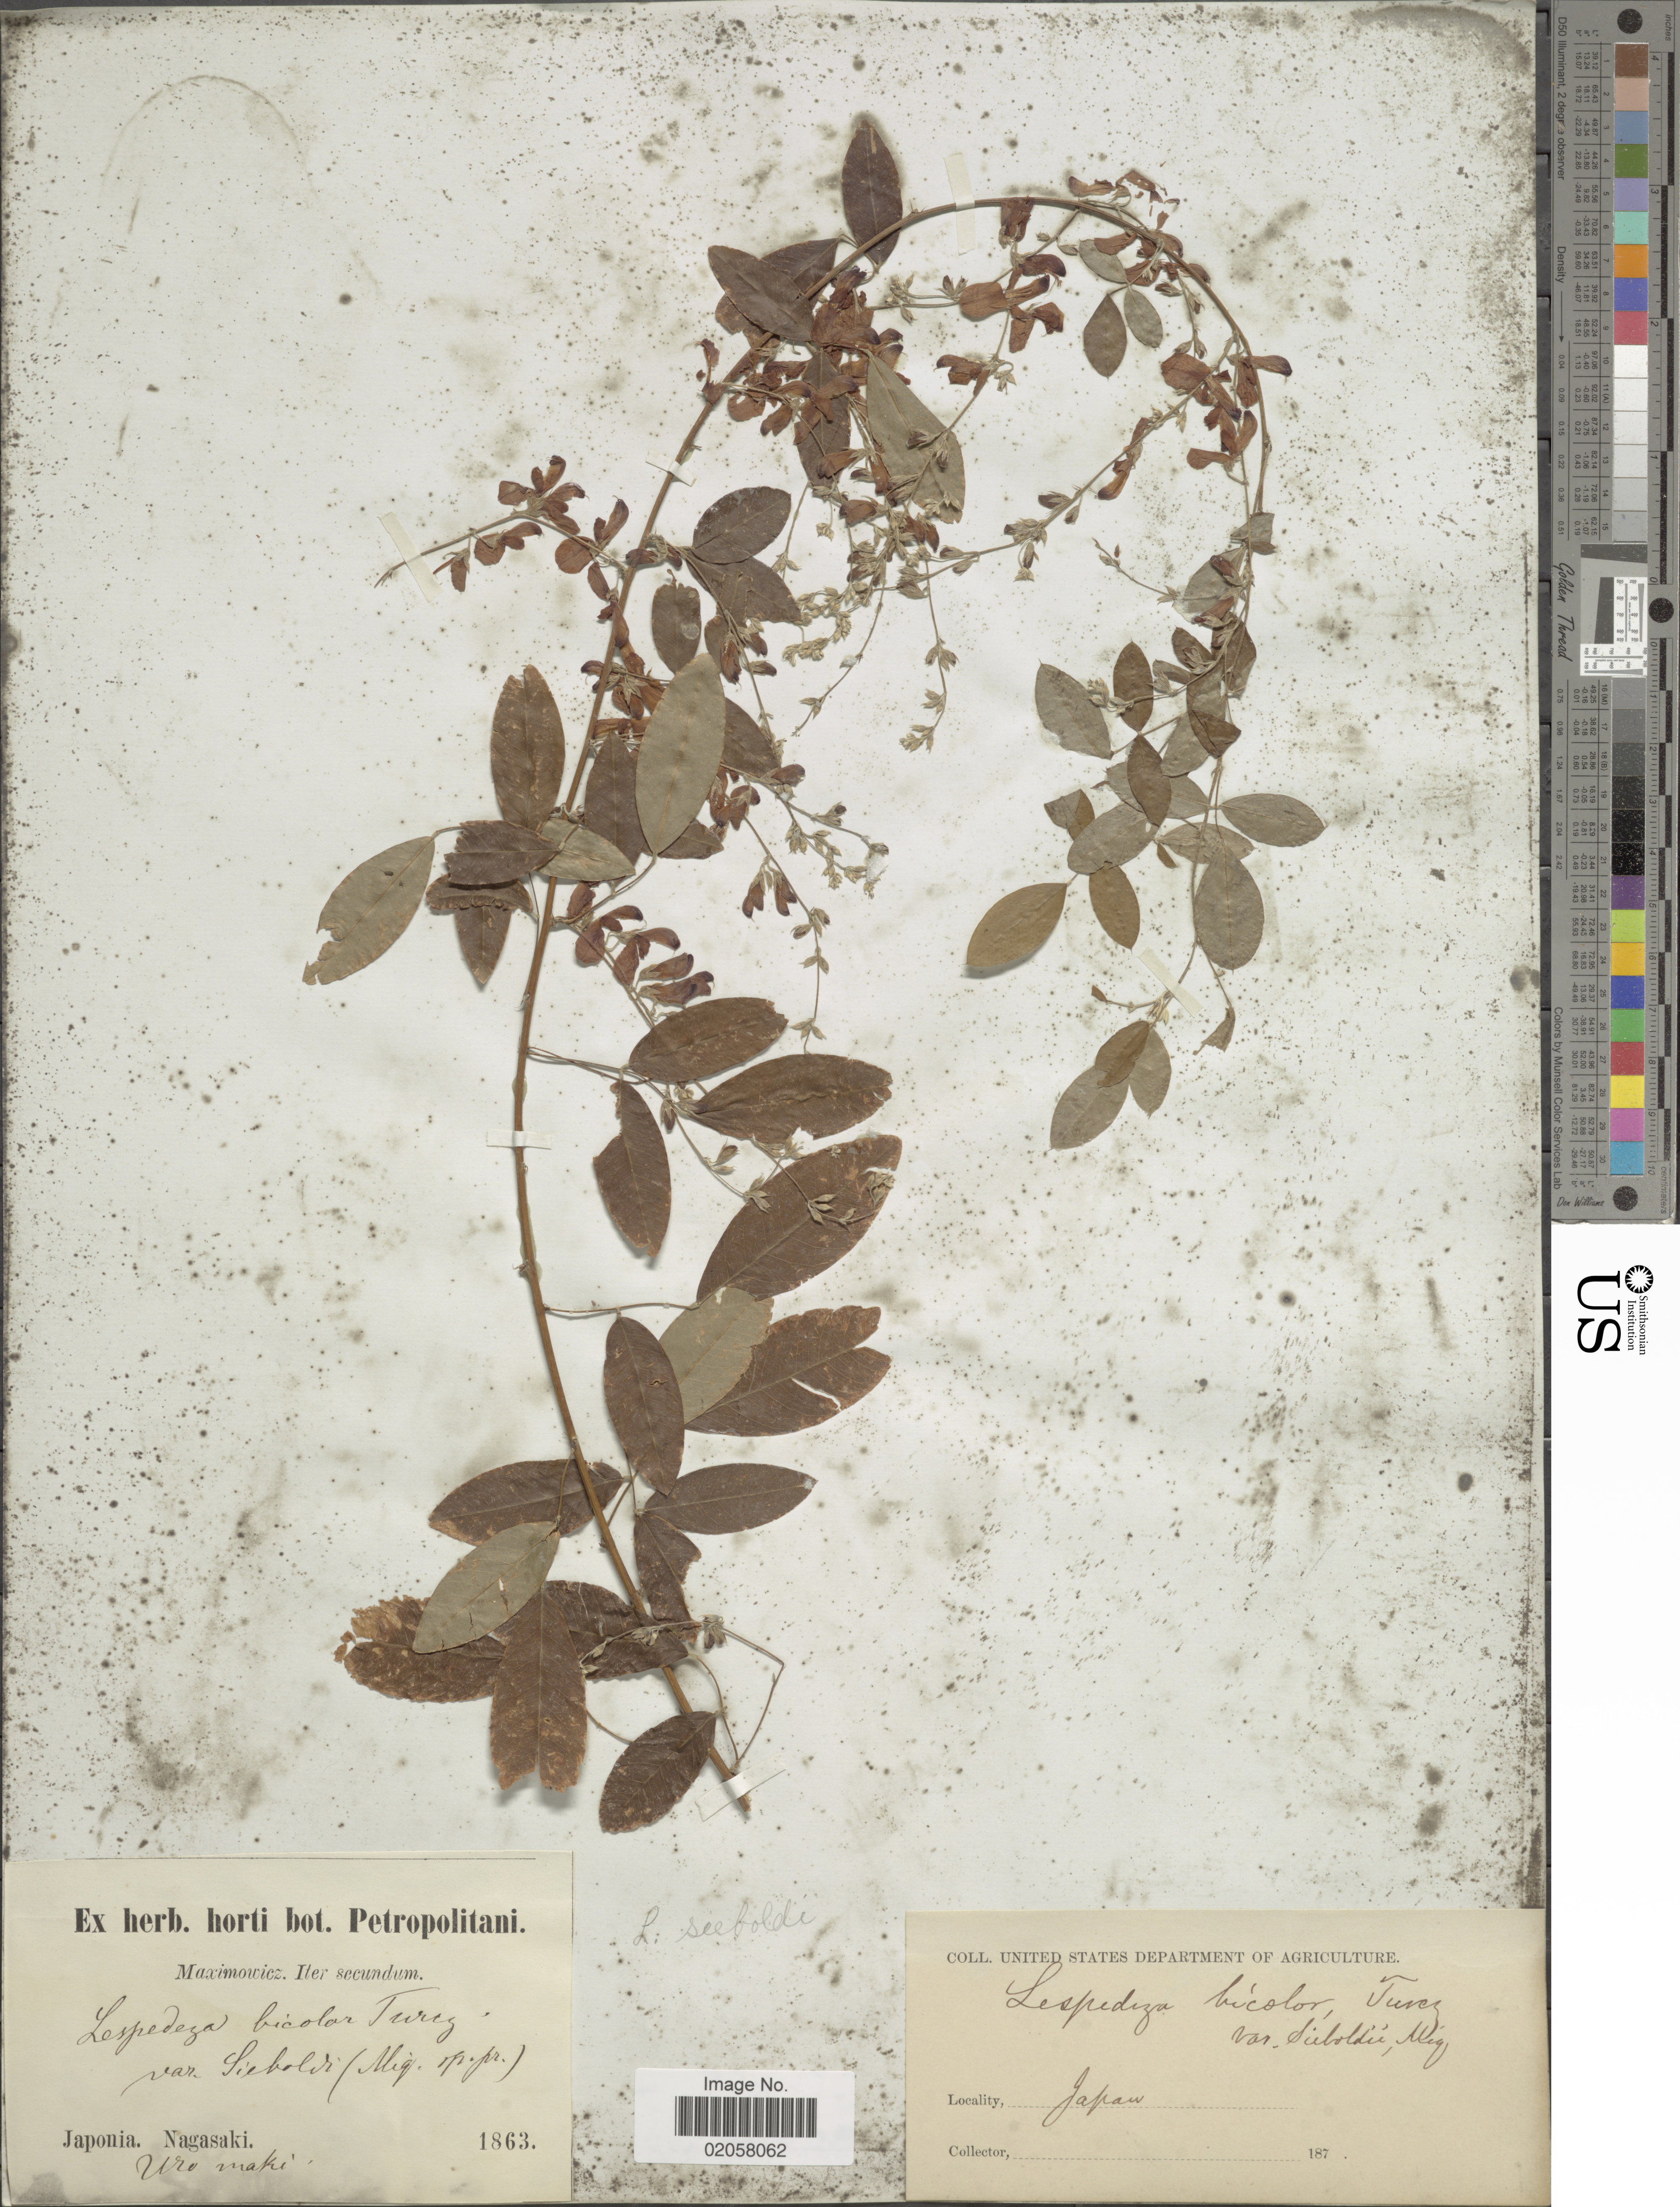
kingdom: Plantae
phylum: Tracheophyta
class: Magnoliopsida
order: Fabales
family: Fabaceae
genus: Lespedeza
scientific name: Lespedeza thunbergii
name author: (DC.) Nakai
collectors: ex Herb. Horti Bot. Petropolitani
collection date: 1863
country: Japan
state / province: Nagasaki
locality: Nagasaki, Uro Maki.